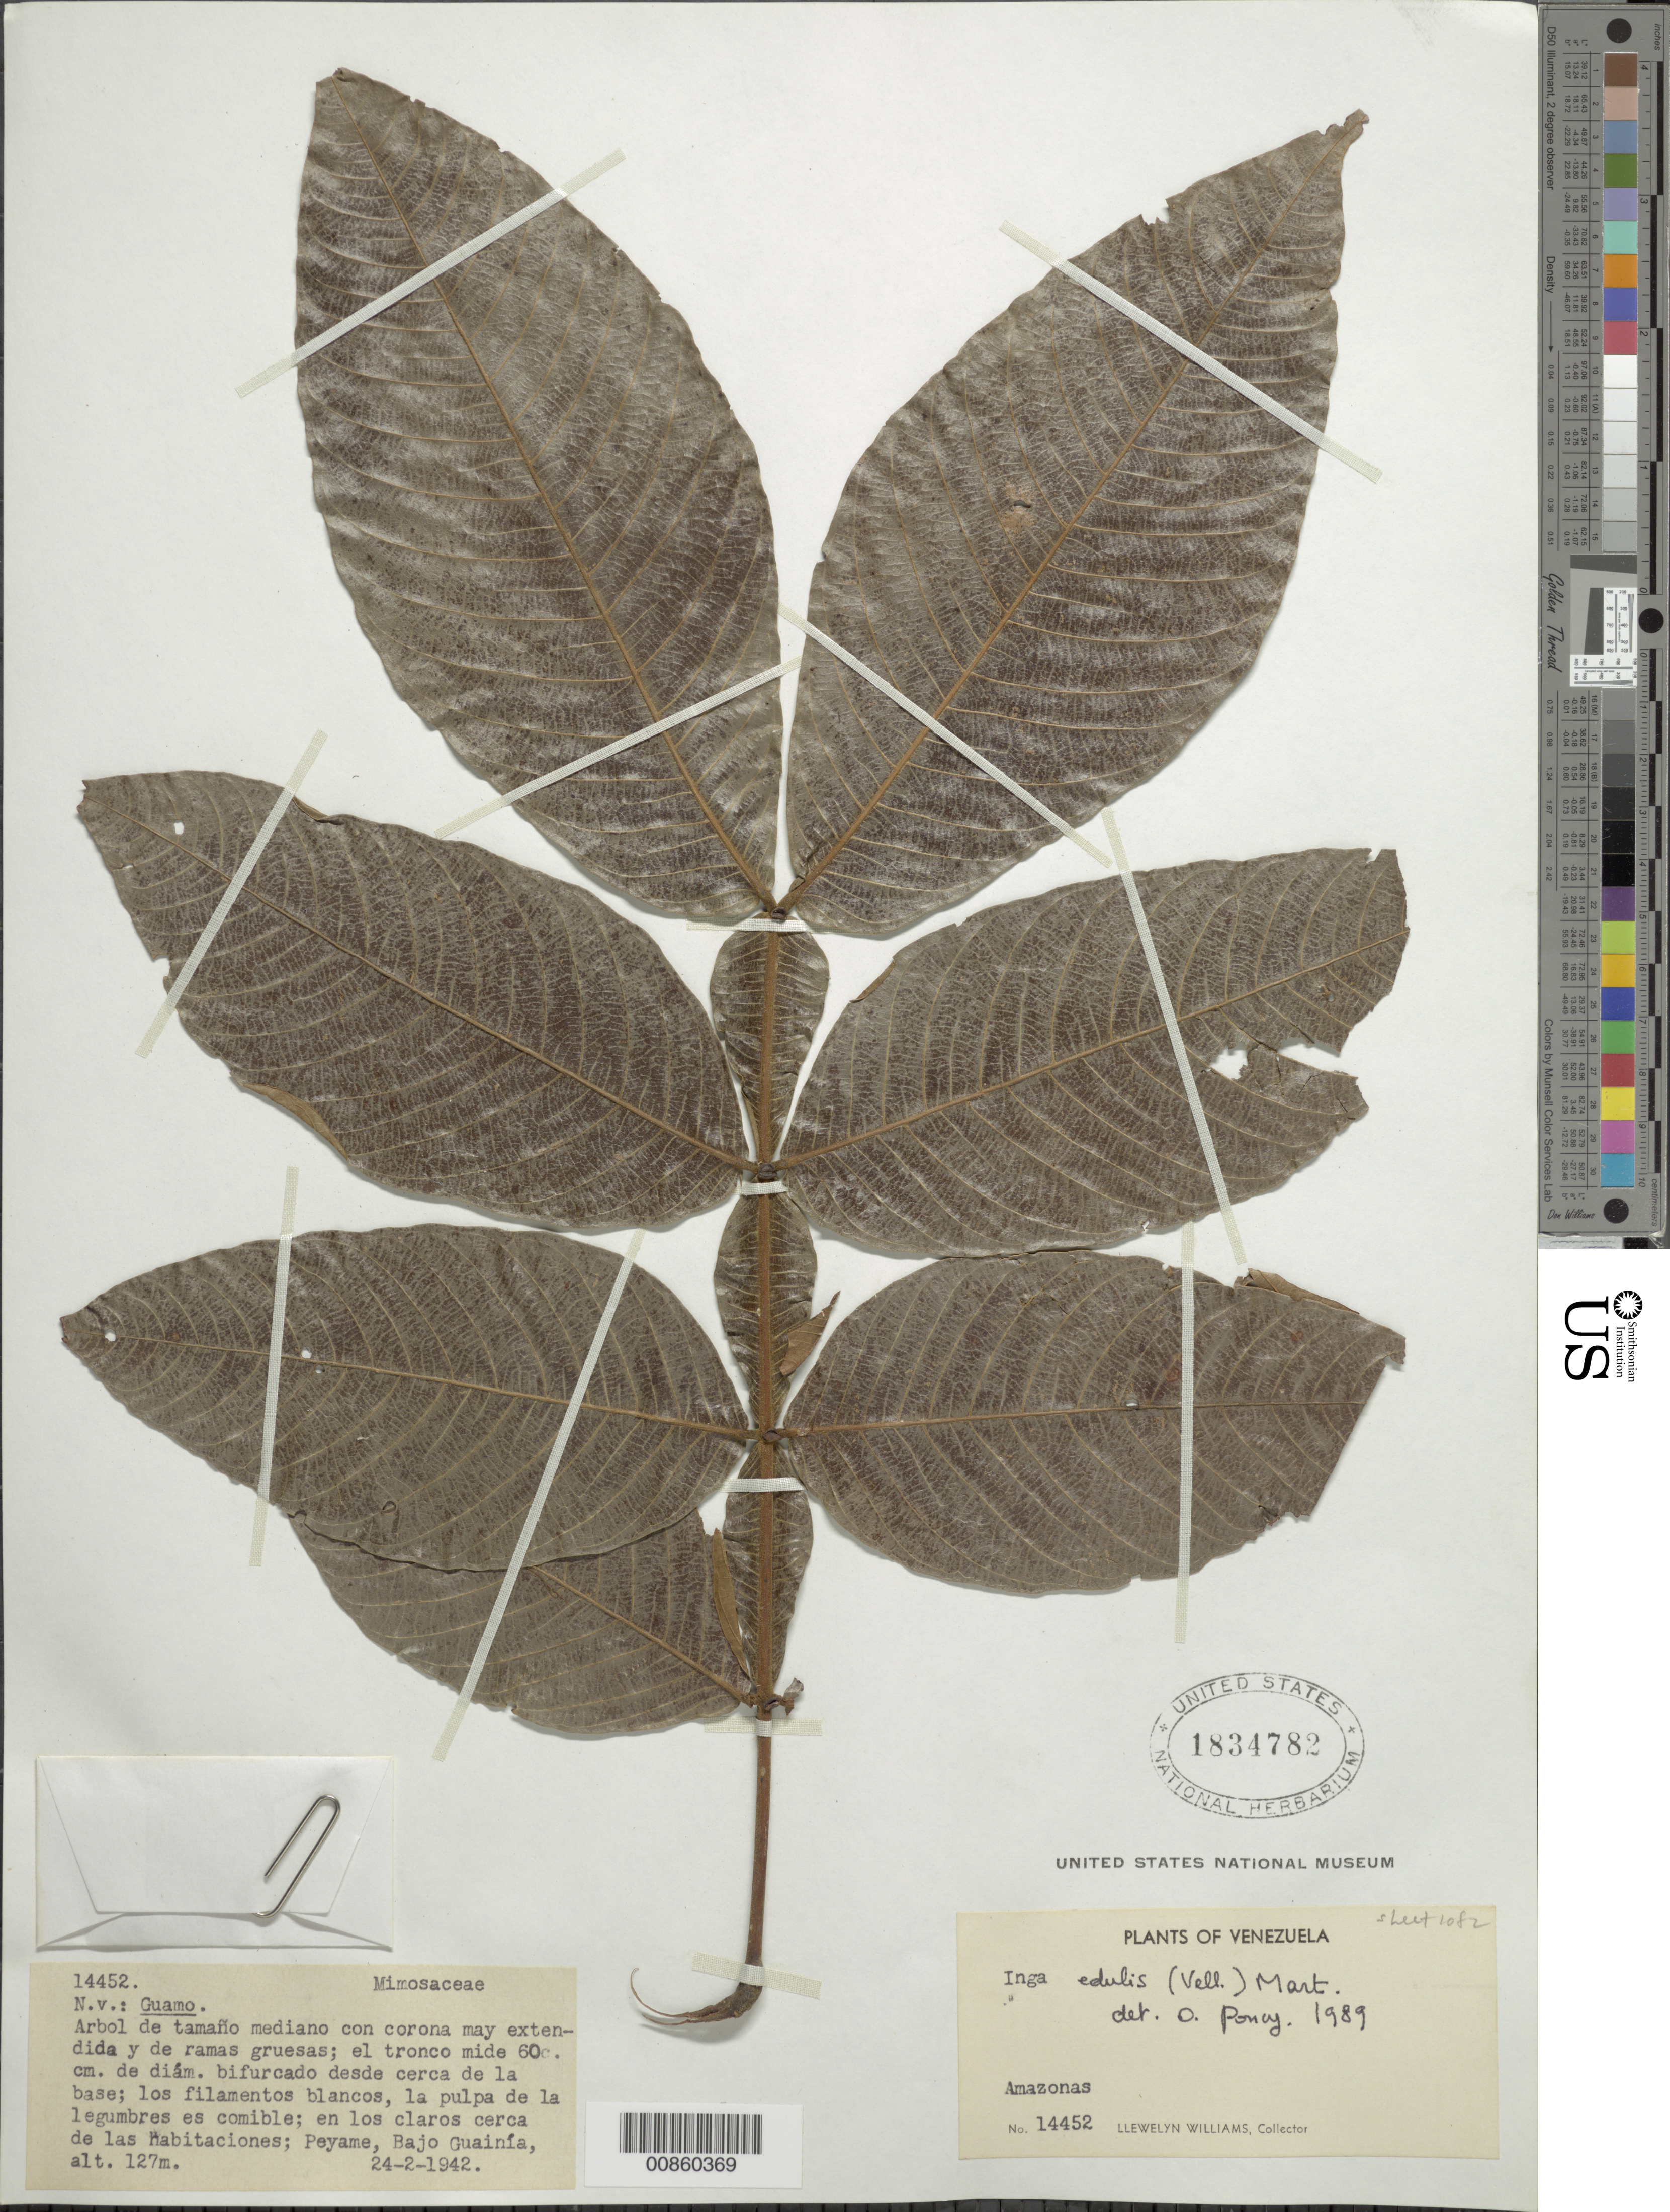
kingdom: Plantae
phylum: Tracheophyta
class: Magnoliopsida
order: Fabales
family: Fabaceae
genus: Inga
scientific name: Inga edulis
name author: Mart.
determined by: Poncy, O.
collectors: Ll. Williams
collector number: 14452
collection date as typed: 24-Feb-42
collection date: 1942-02-24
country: Venezuela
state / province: Amazonas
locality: Peyame, Bajo Guainía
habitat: En los claros cerca de las habitaciones.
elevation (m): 127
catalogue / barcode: US 1834782